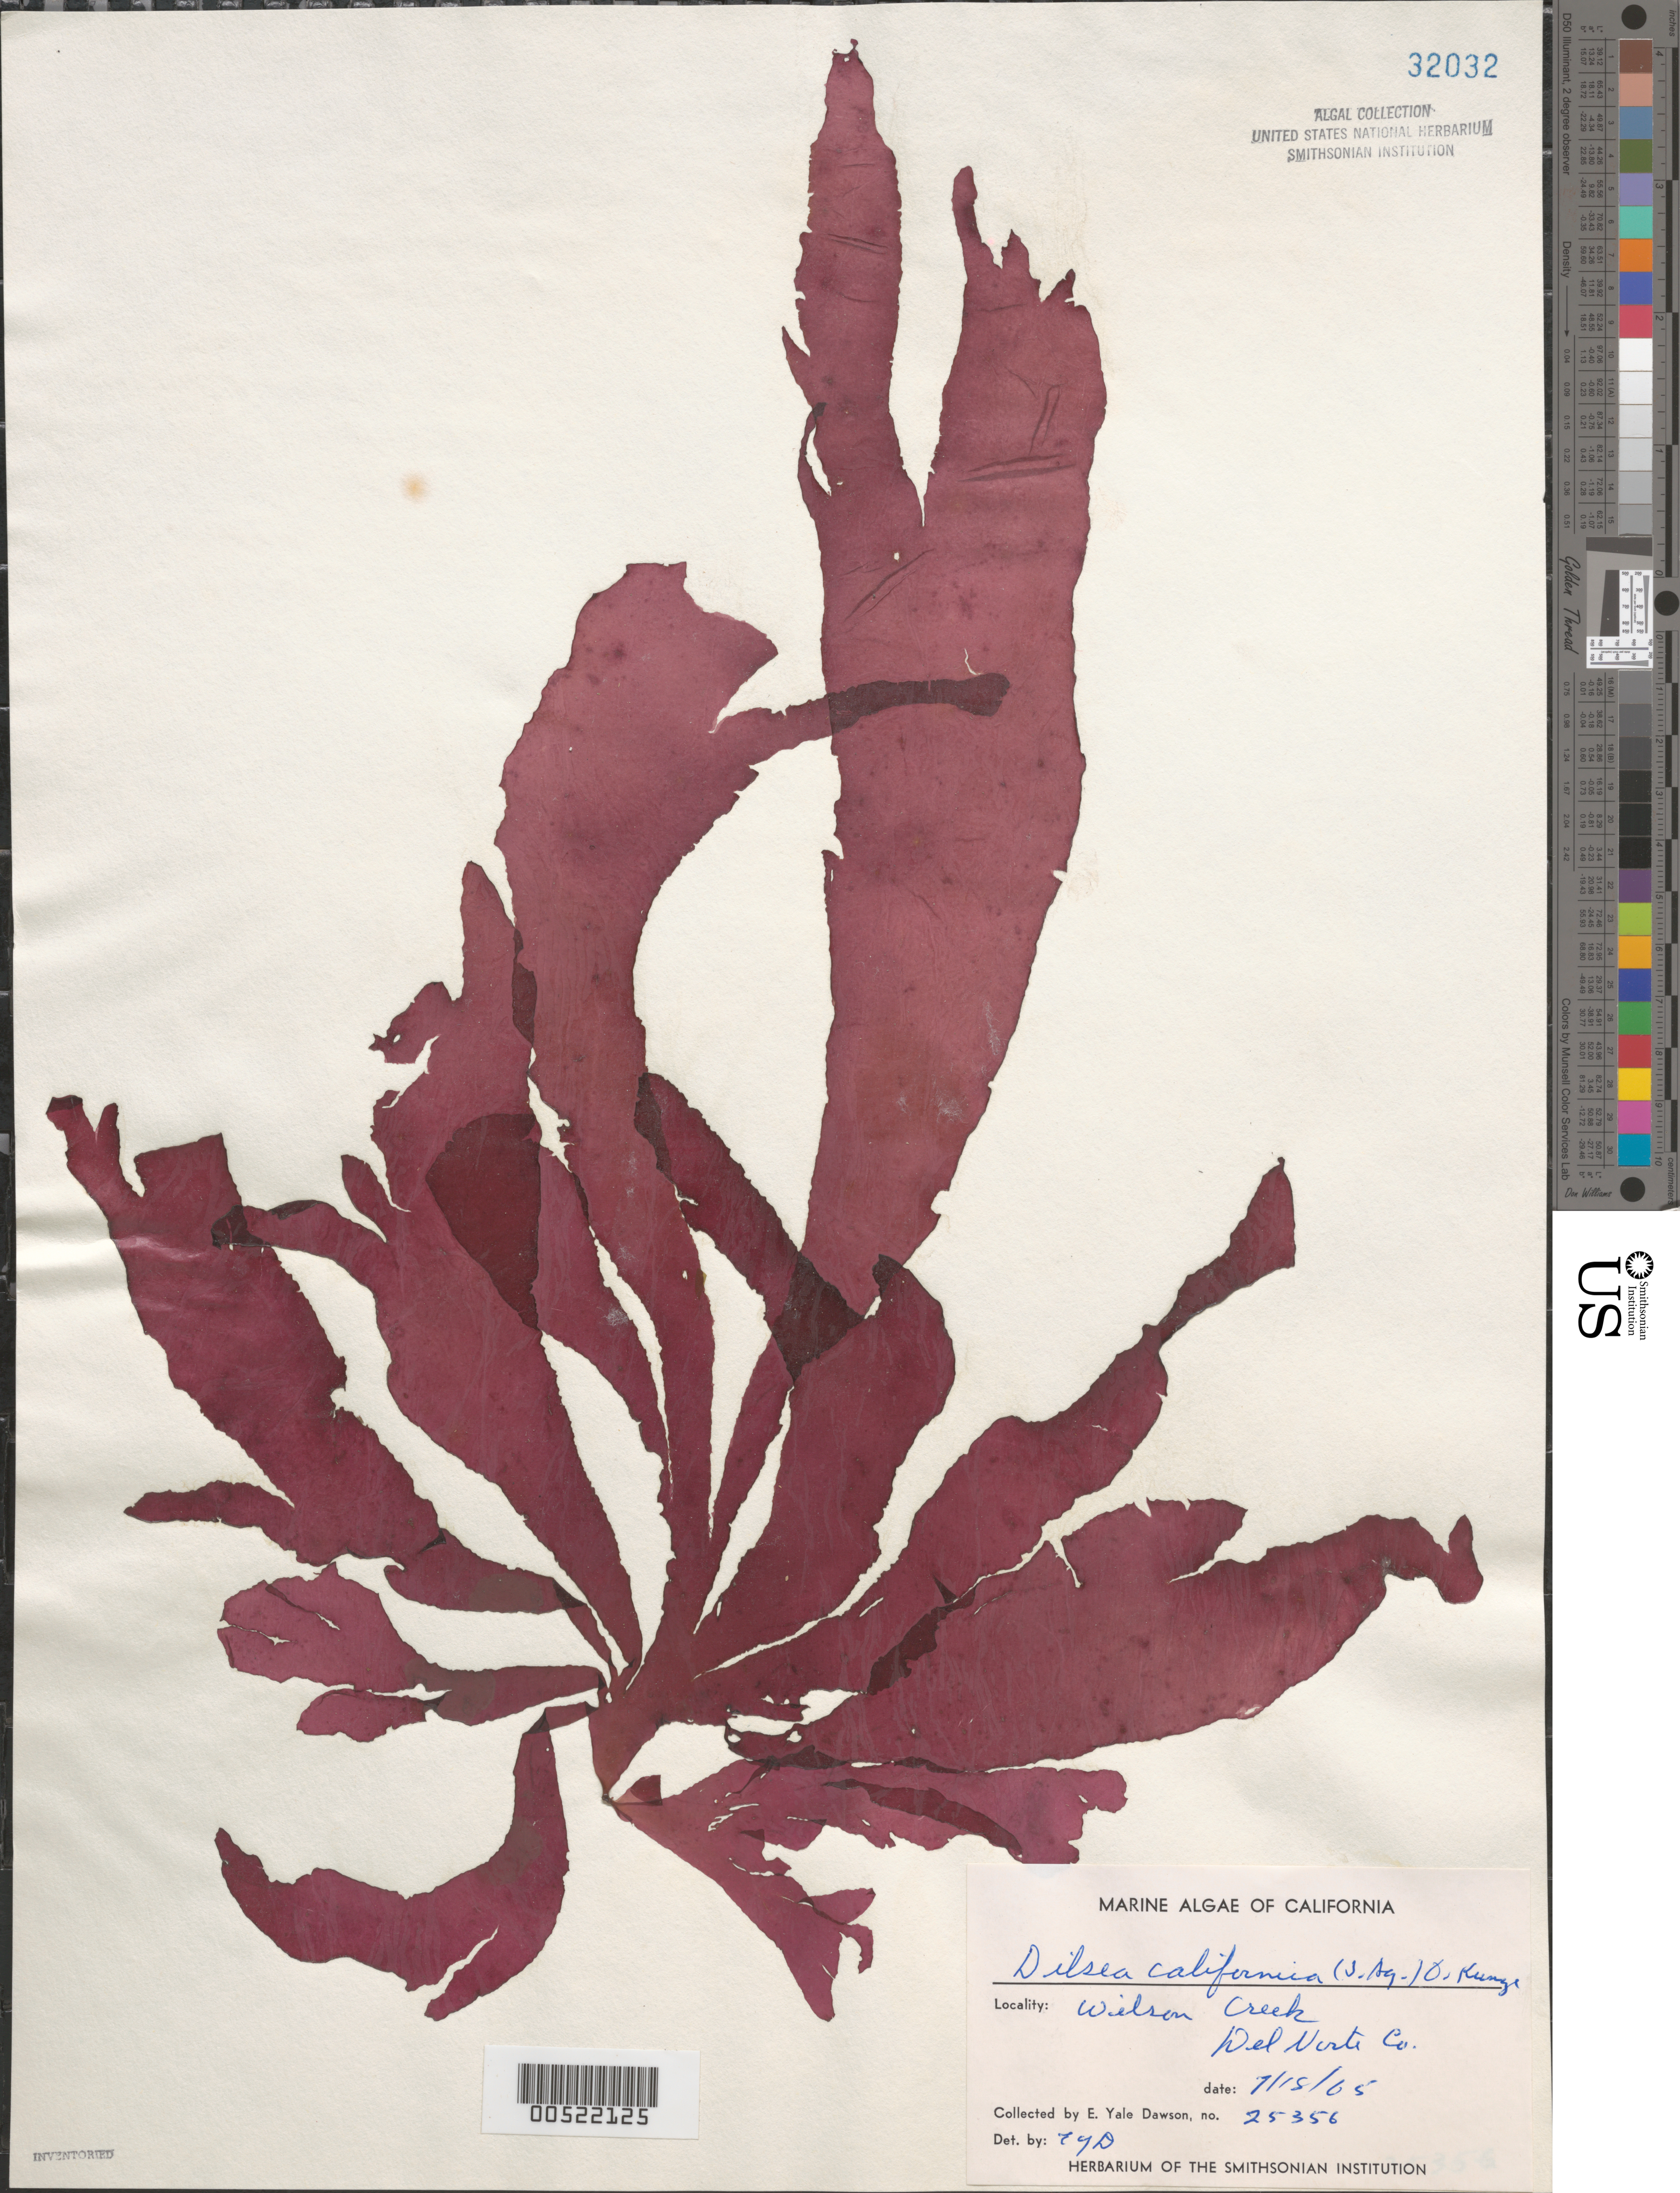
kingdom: Plantae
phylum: Rhodophyta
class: Florideophyceae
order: Gigartinales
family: Dumontiaceae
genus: Dilsea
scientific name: Dilsea californica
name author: (J. Agardh) Kuntze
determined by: Dawson, E. Y.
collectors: E. Y. Dawson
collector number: EYD 25356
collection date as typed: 18 Jul 1965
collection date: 1965-07-18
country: United States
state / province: California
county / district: Del Norte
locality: Wilson Creek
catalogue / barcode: US 32032